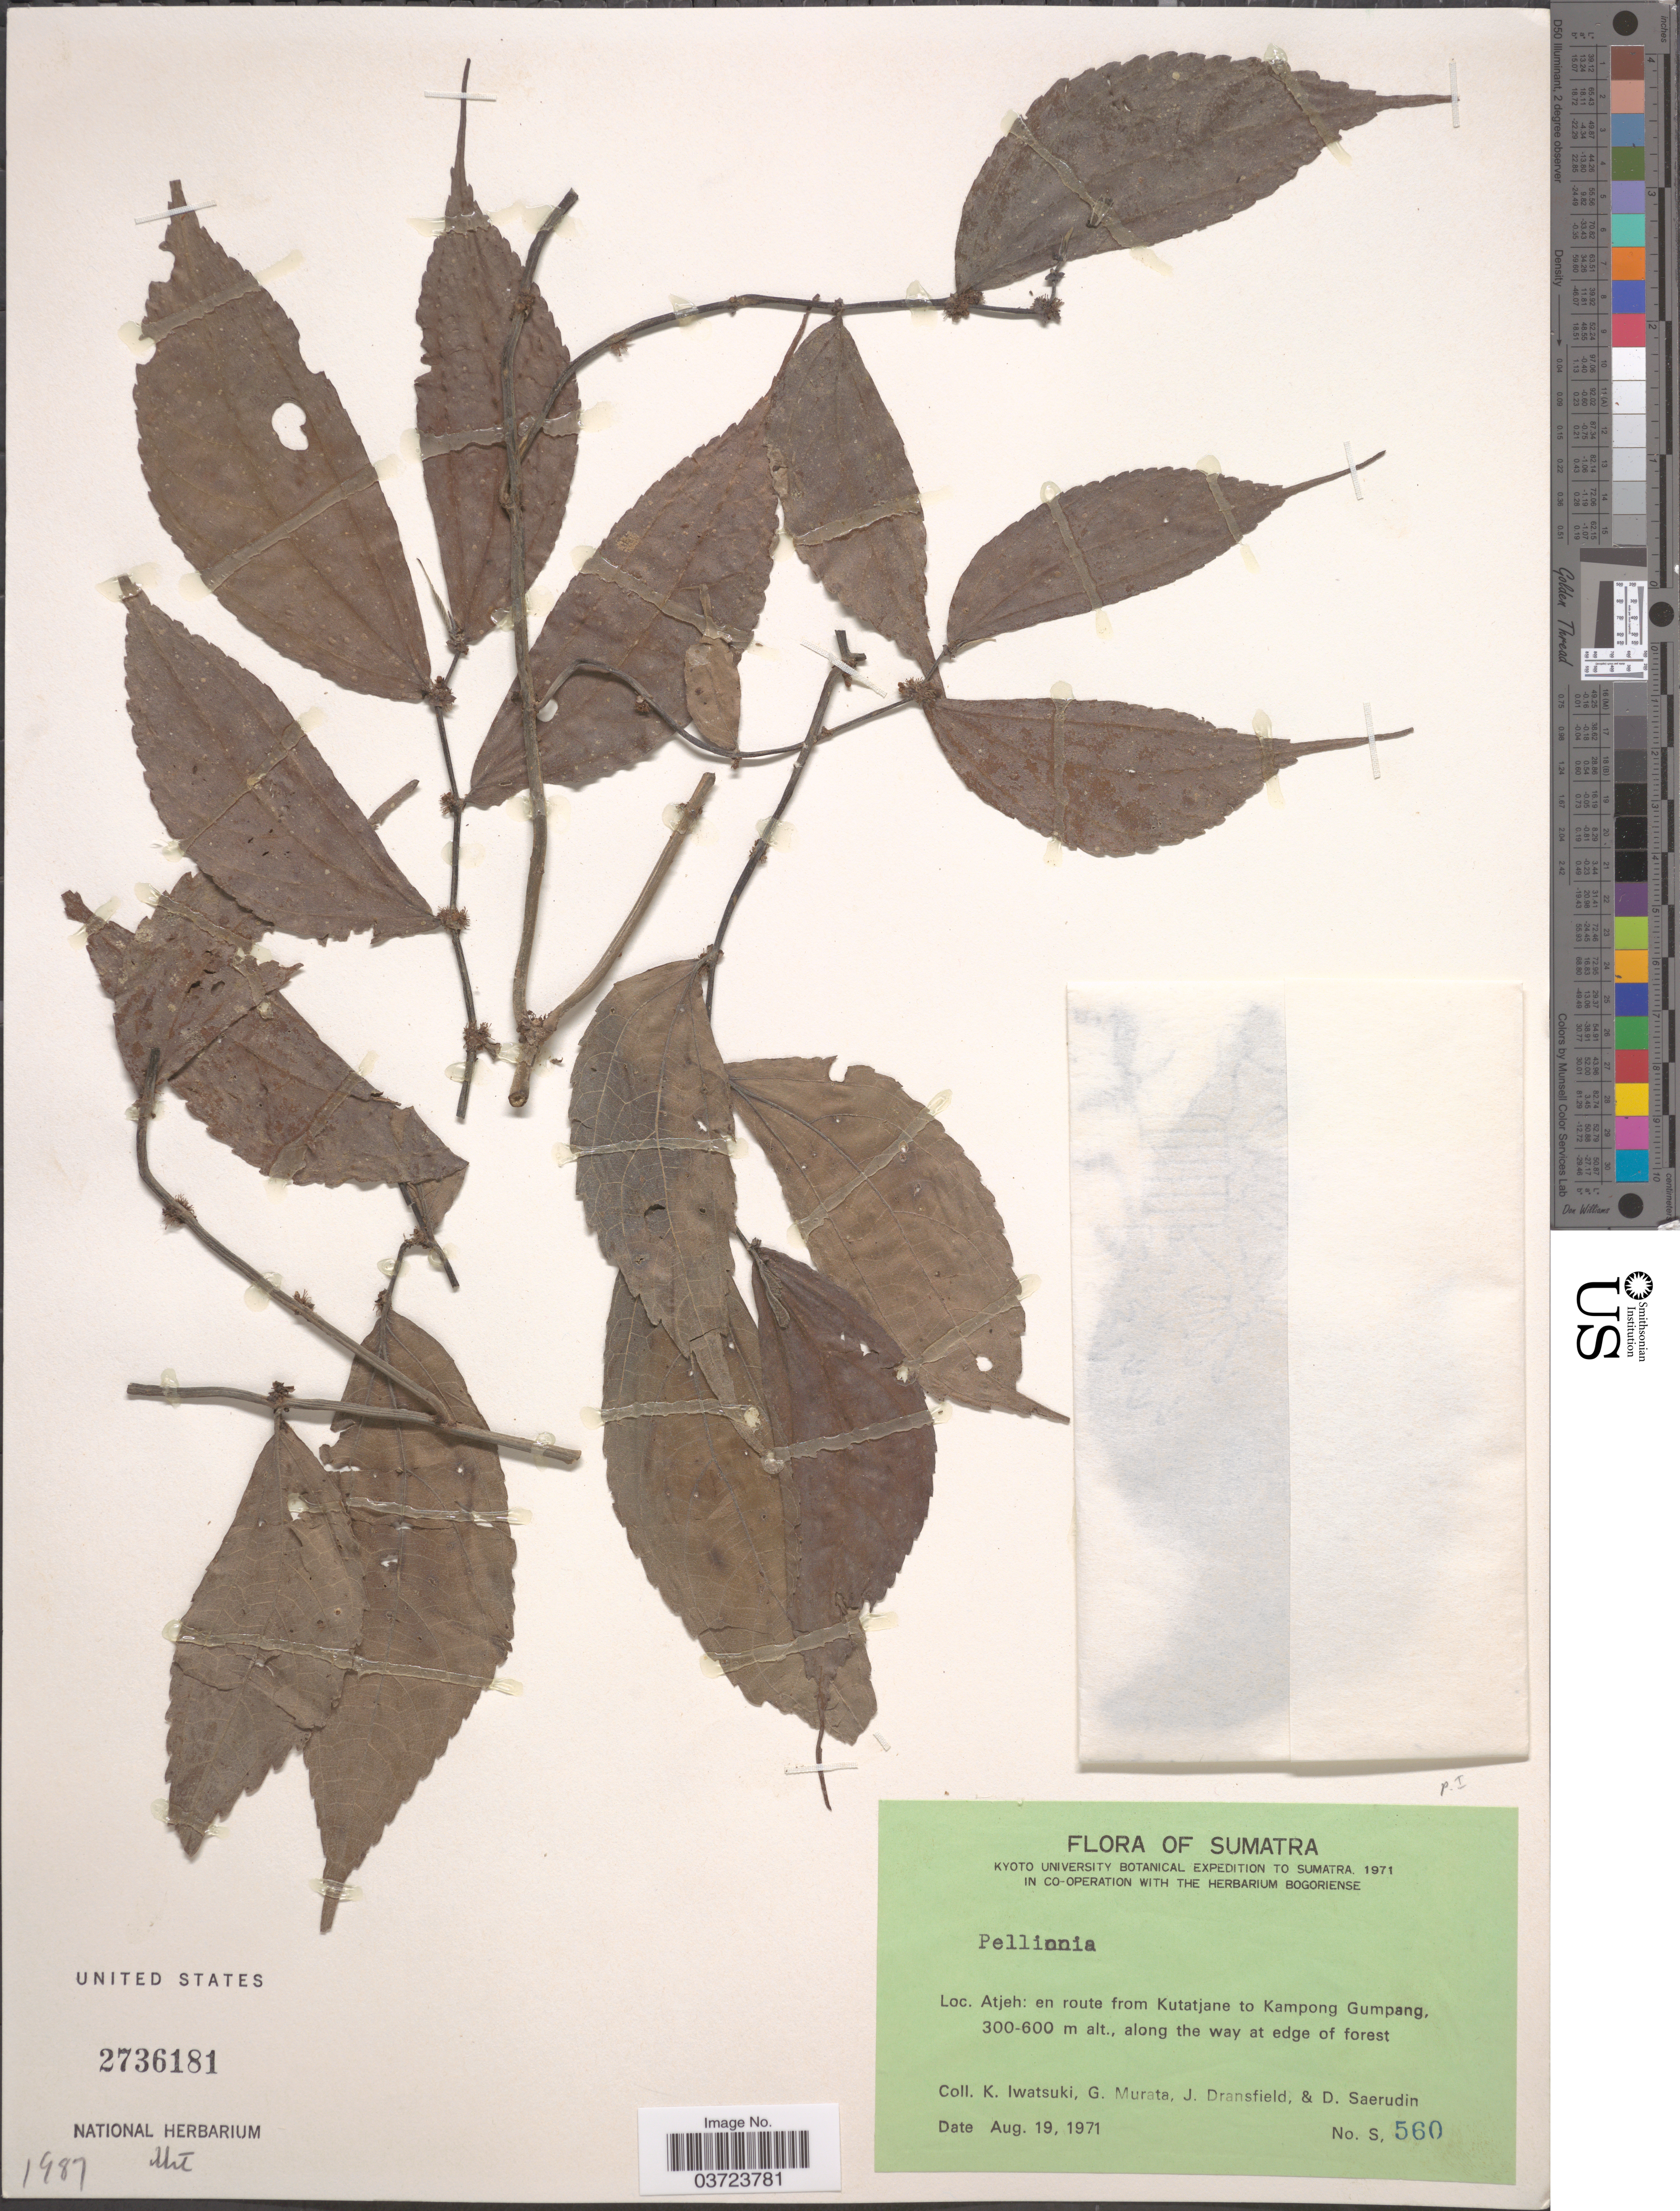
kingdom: Plantae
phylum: Tracheophyta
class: Magnoliopsida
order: Rosales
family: Urticaceae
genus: Pellionia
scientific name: Pellionia sp.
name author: Gaudich.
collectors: K. Iwatsuki, G. Murata, J. Dransfield & D. Saerudin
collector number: S560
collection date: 1971-08-19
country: Indonesia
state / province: Sumatra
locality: Atjeh: en route from Kutatjane to Kampong Gumpang, along the way at edge of forest.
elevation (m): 300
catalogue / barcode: US 2736181